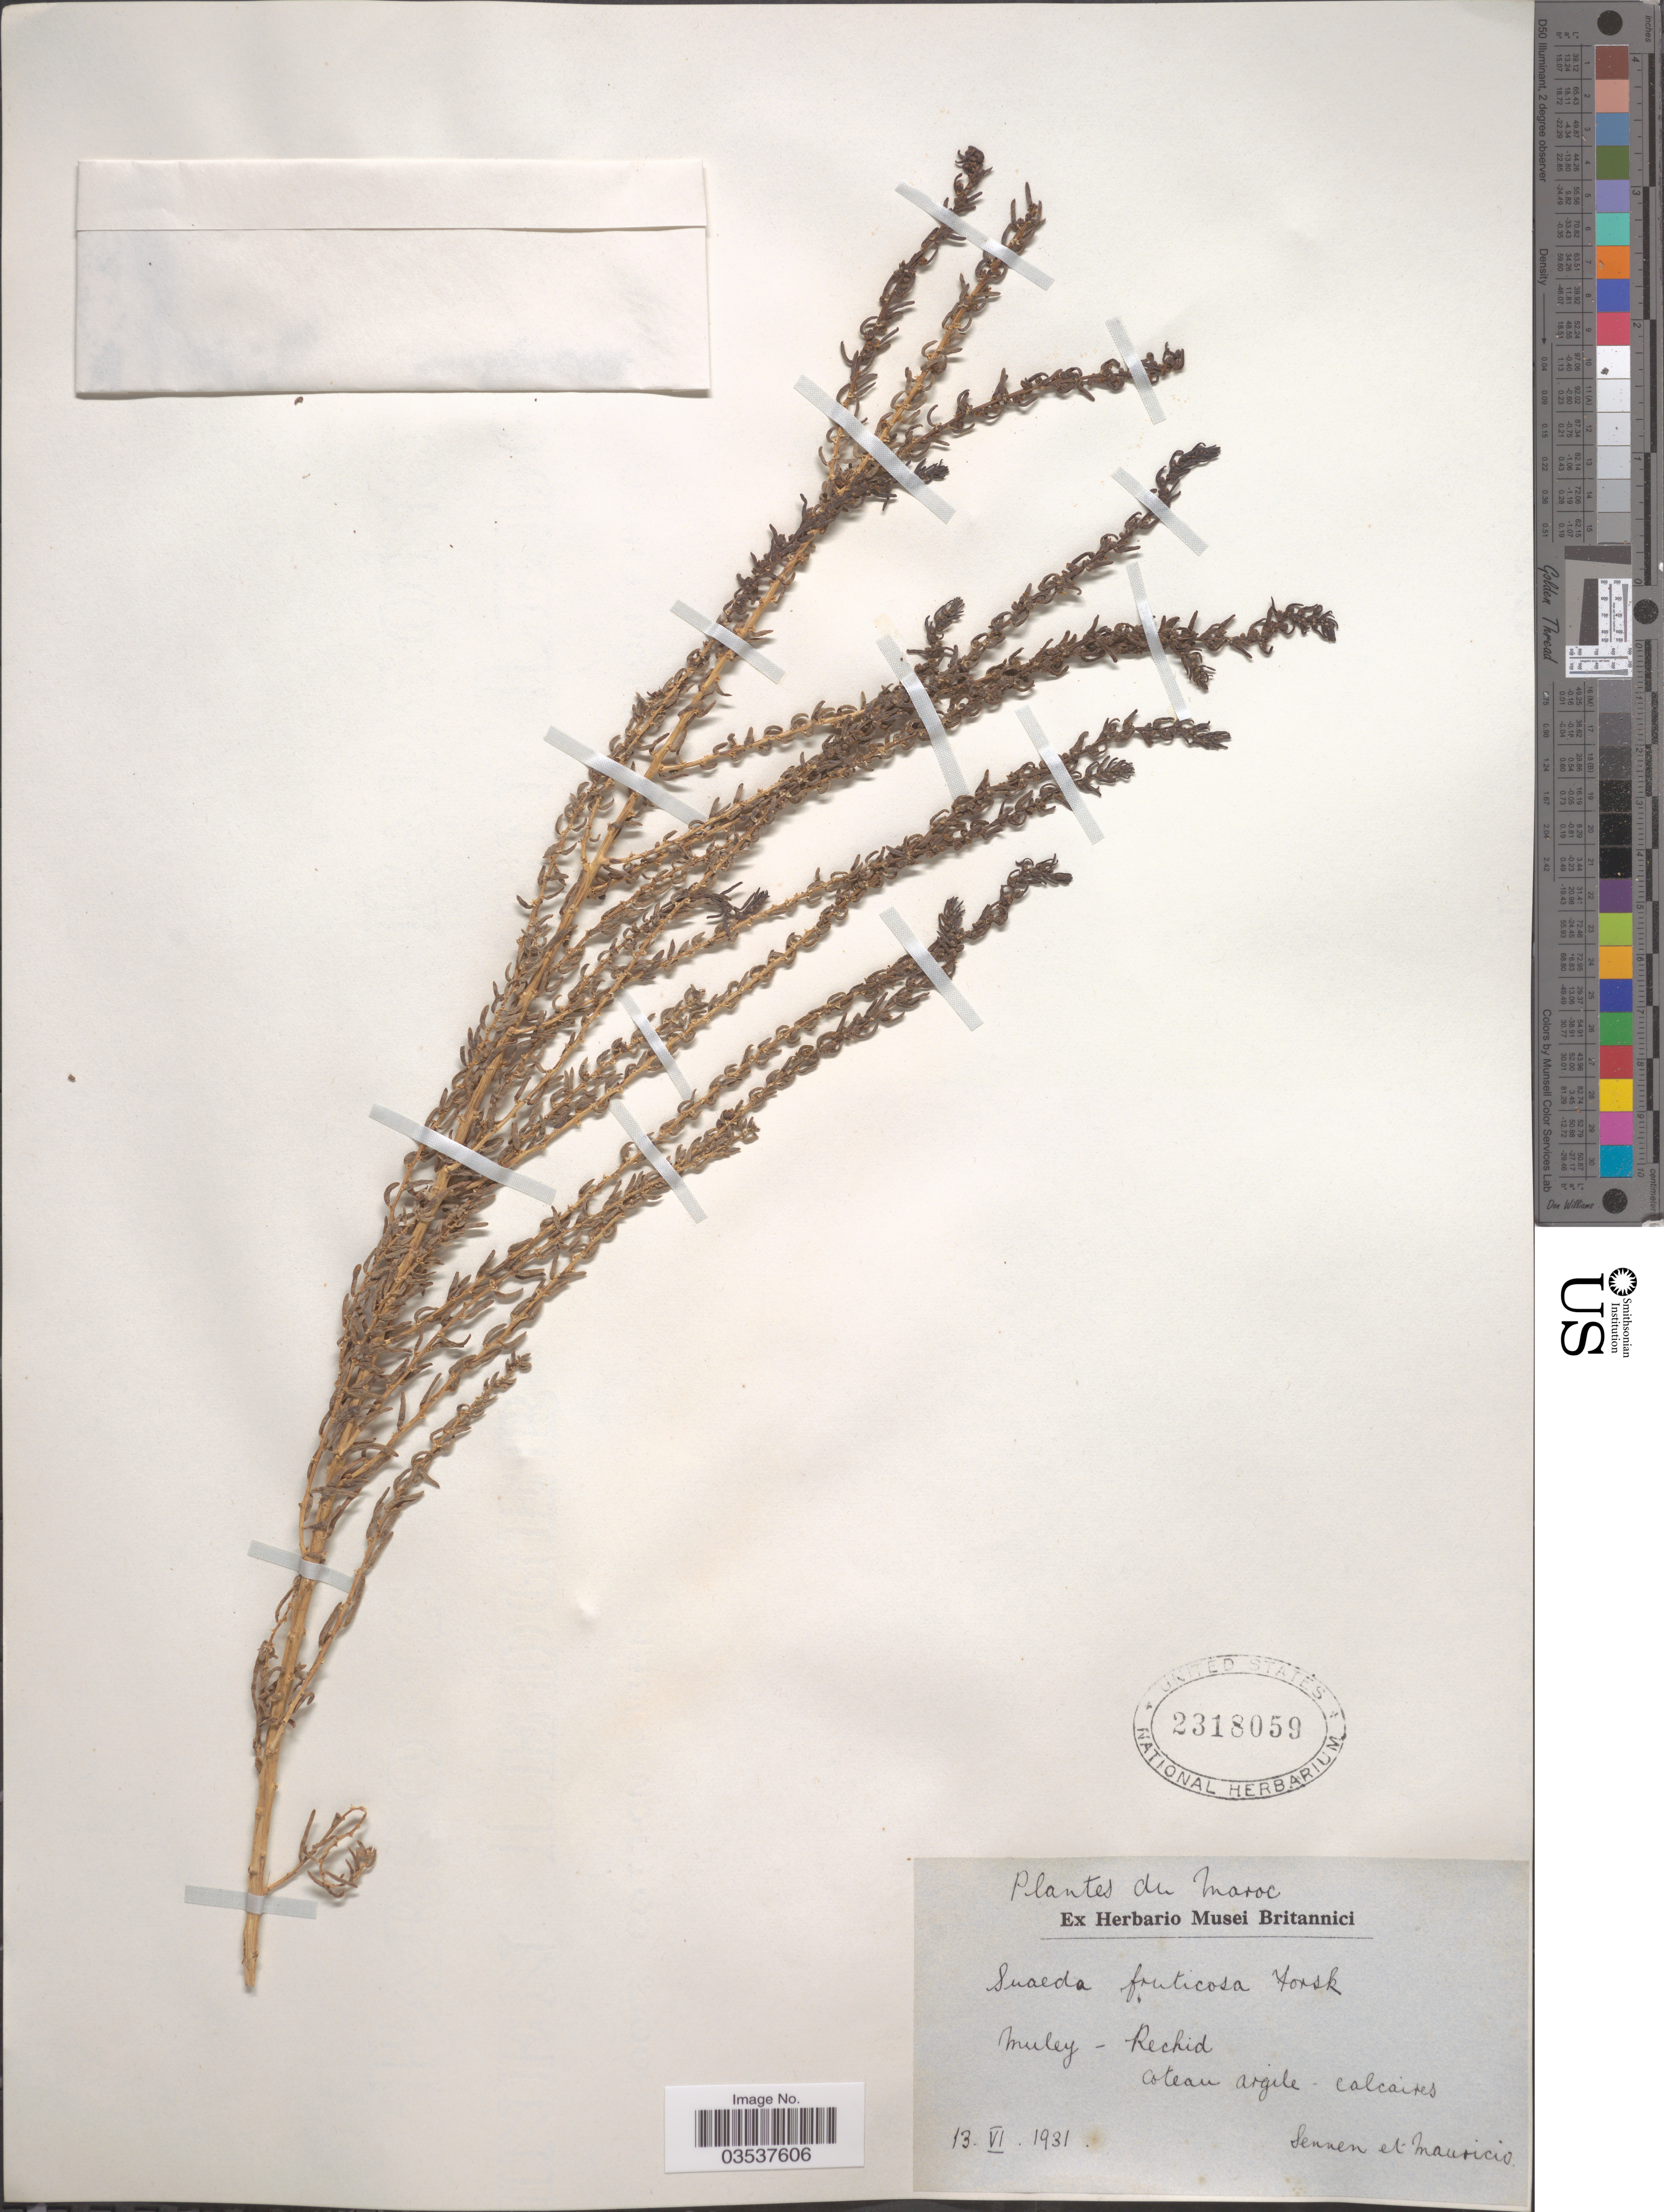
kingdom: Plantae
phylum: Tracheophyta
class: Magnoliopsida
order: Caryophyllales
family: Amaranthaceae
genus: Suaeda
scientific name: Suaeda fruticosa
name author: Forssk. ex J.F. Gmel.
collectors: E. Sennen & Mauricio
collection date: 1931-06-13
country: Morocco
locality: Maroc. Muley - Rechid coteau argile.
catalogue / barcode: US 2318059